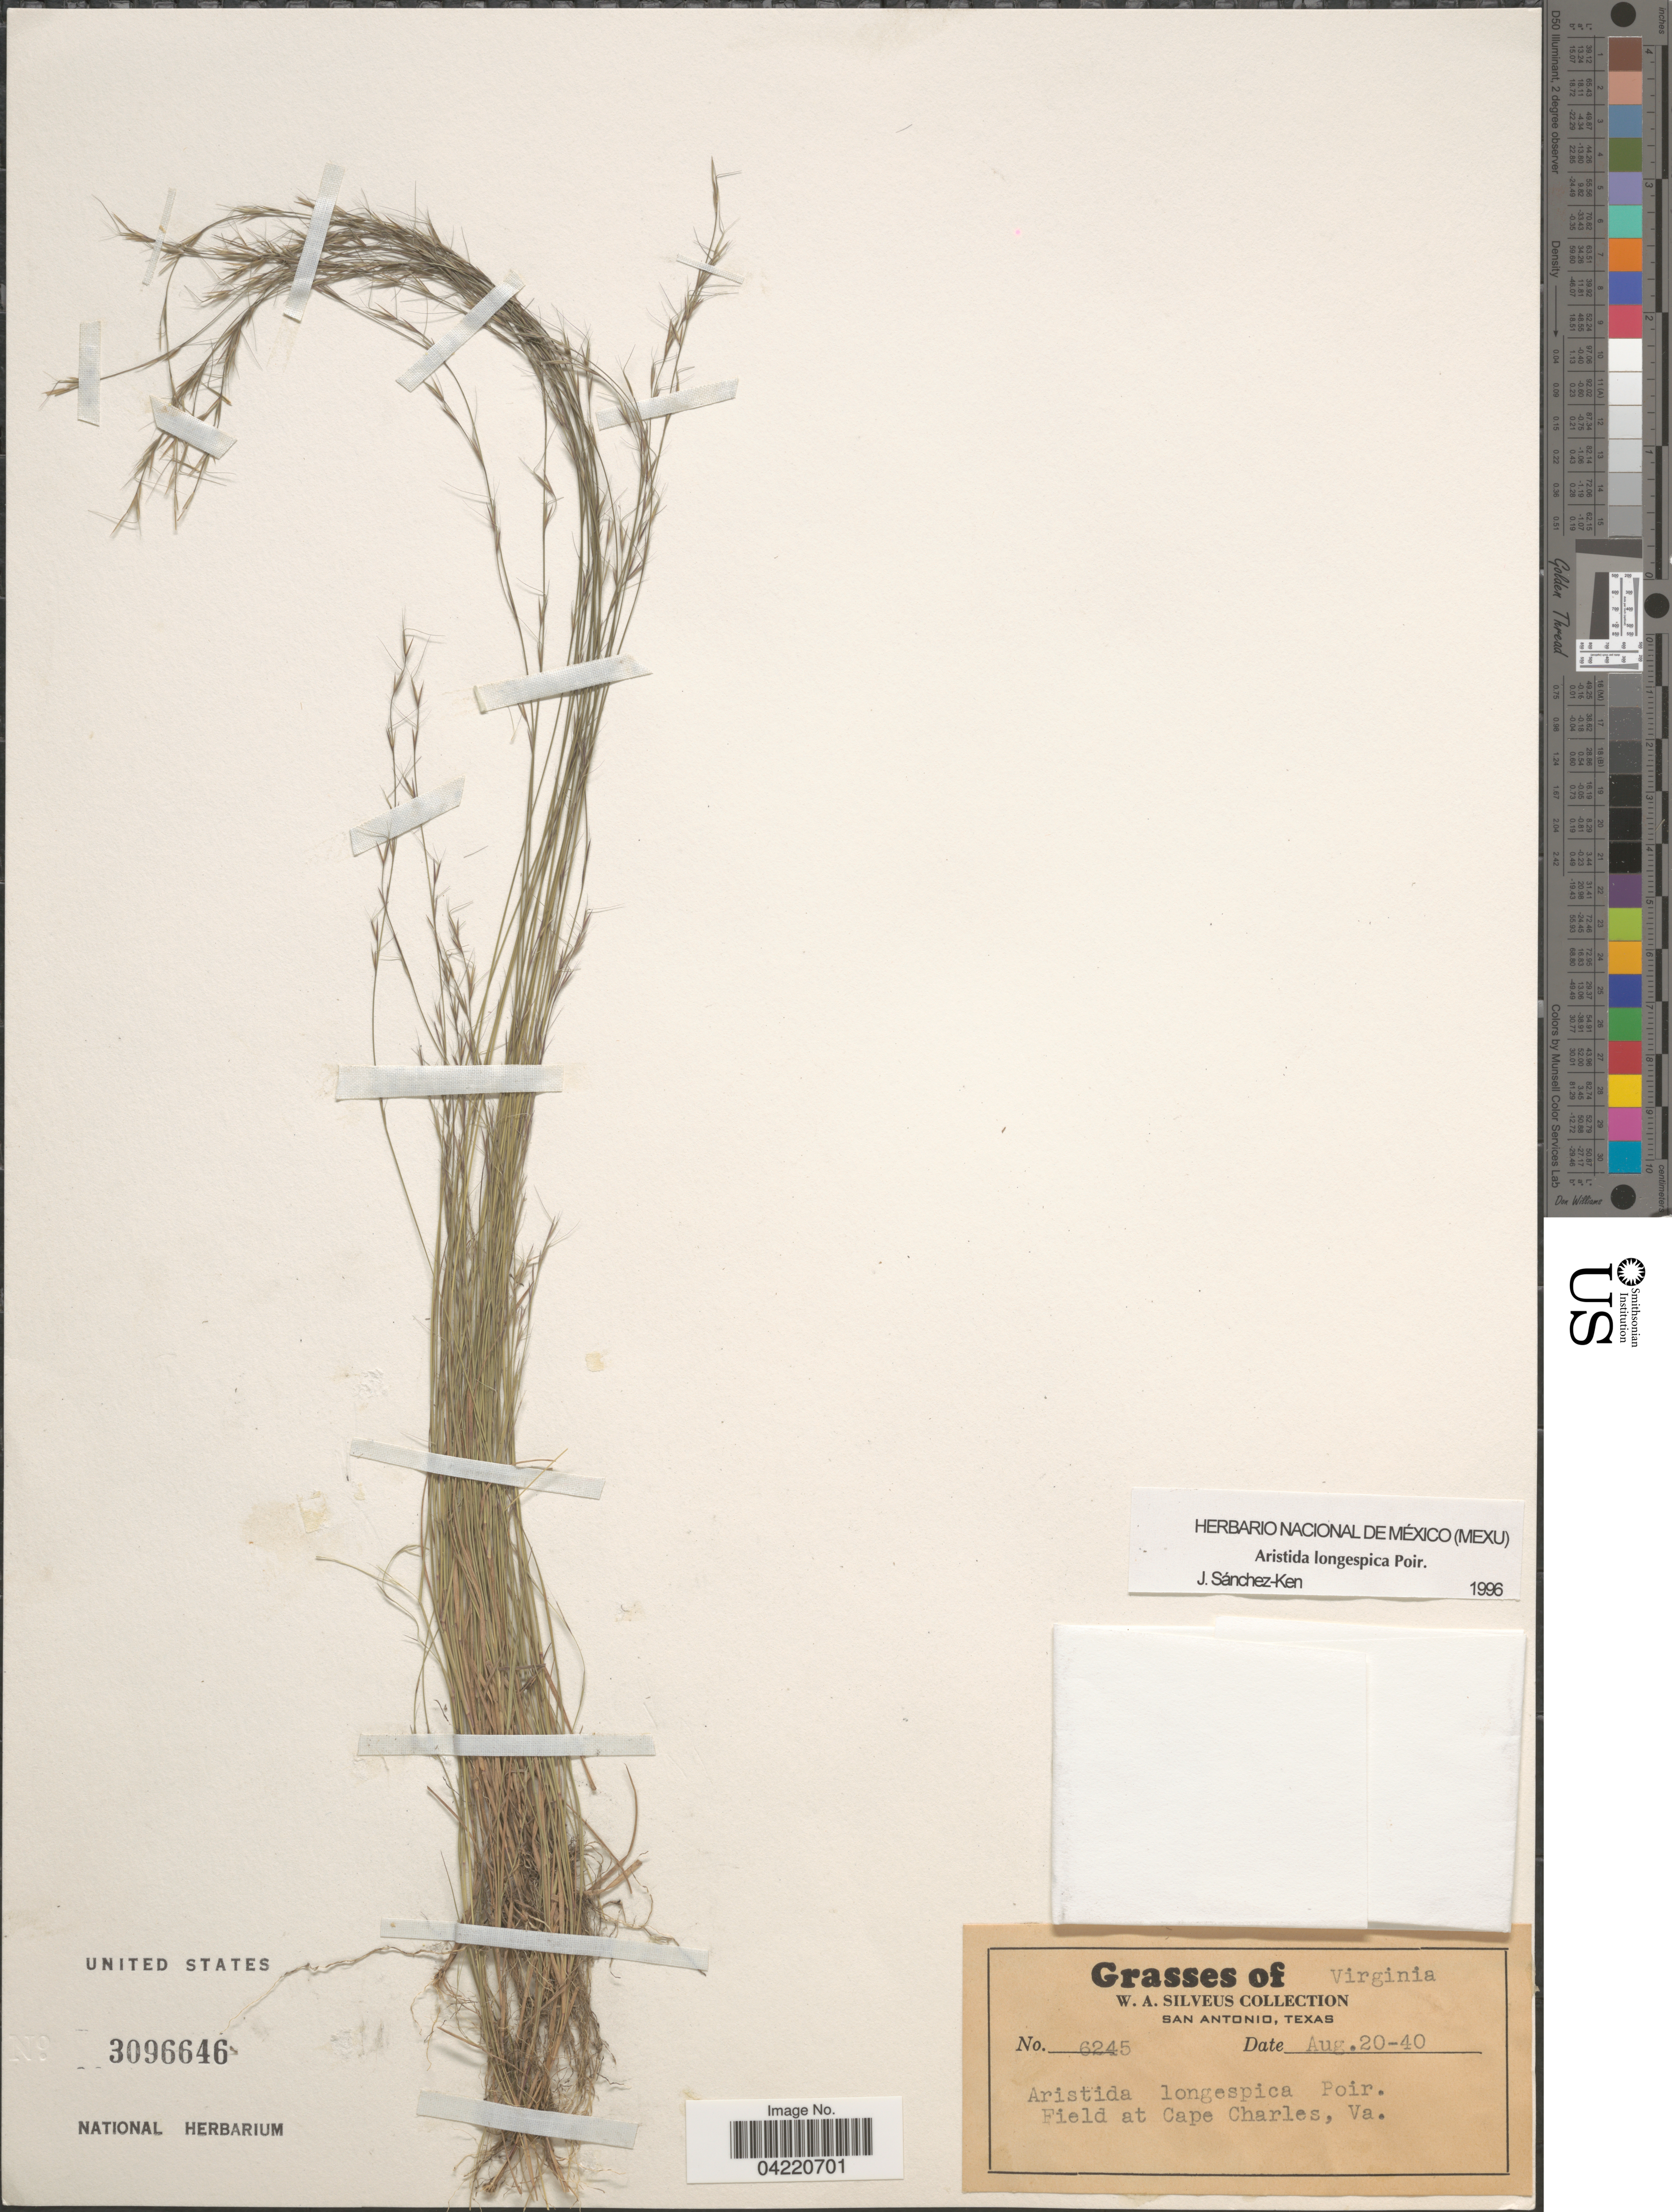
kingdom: Plantae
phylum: Tracheophyta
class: Liliopsida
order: Poales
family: Poaceae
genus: Aristida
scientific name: Aristida longespica var. longespica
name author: Poir.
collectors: W. Silveus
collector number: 6245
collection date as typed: Transcribed d/m/y: 20/8/40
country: United States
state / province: Virginia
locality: Field at Cape Charles.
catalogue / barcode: US 3096646